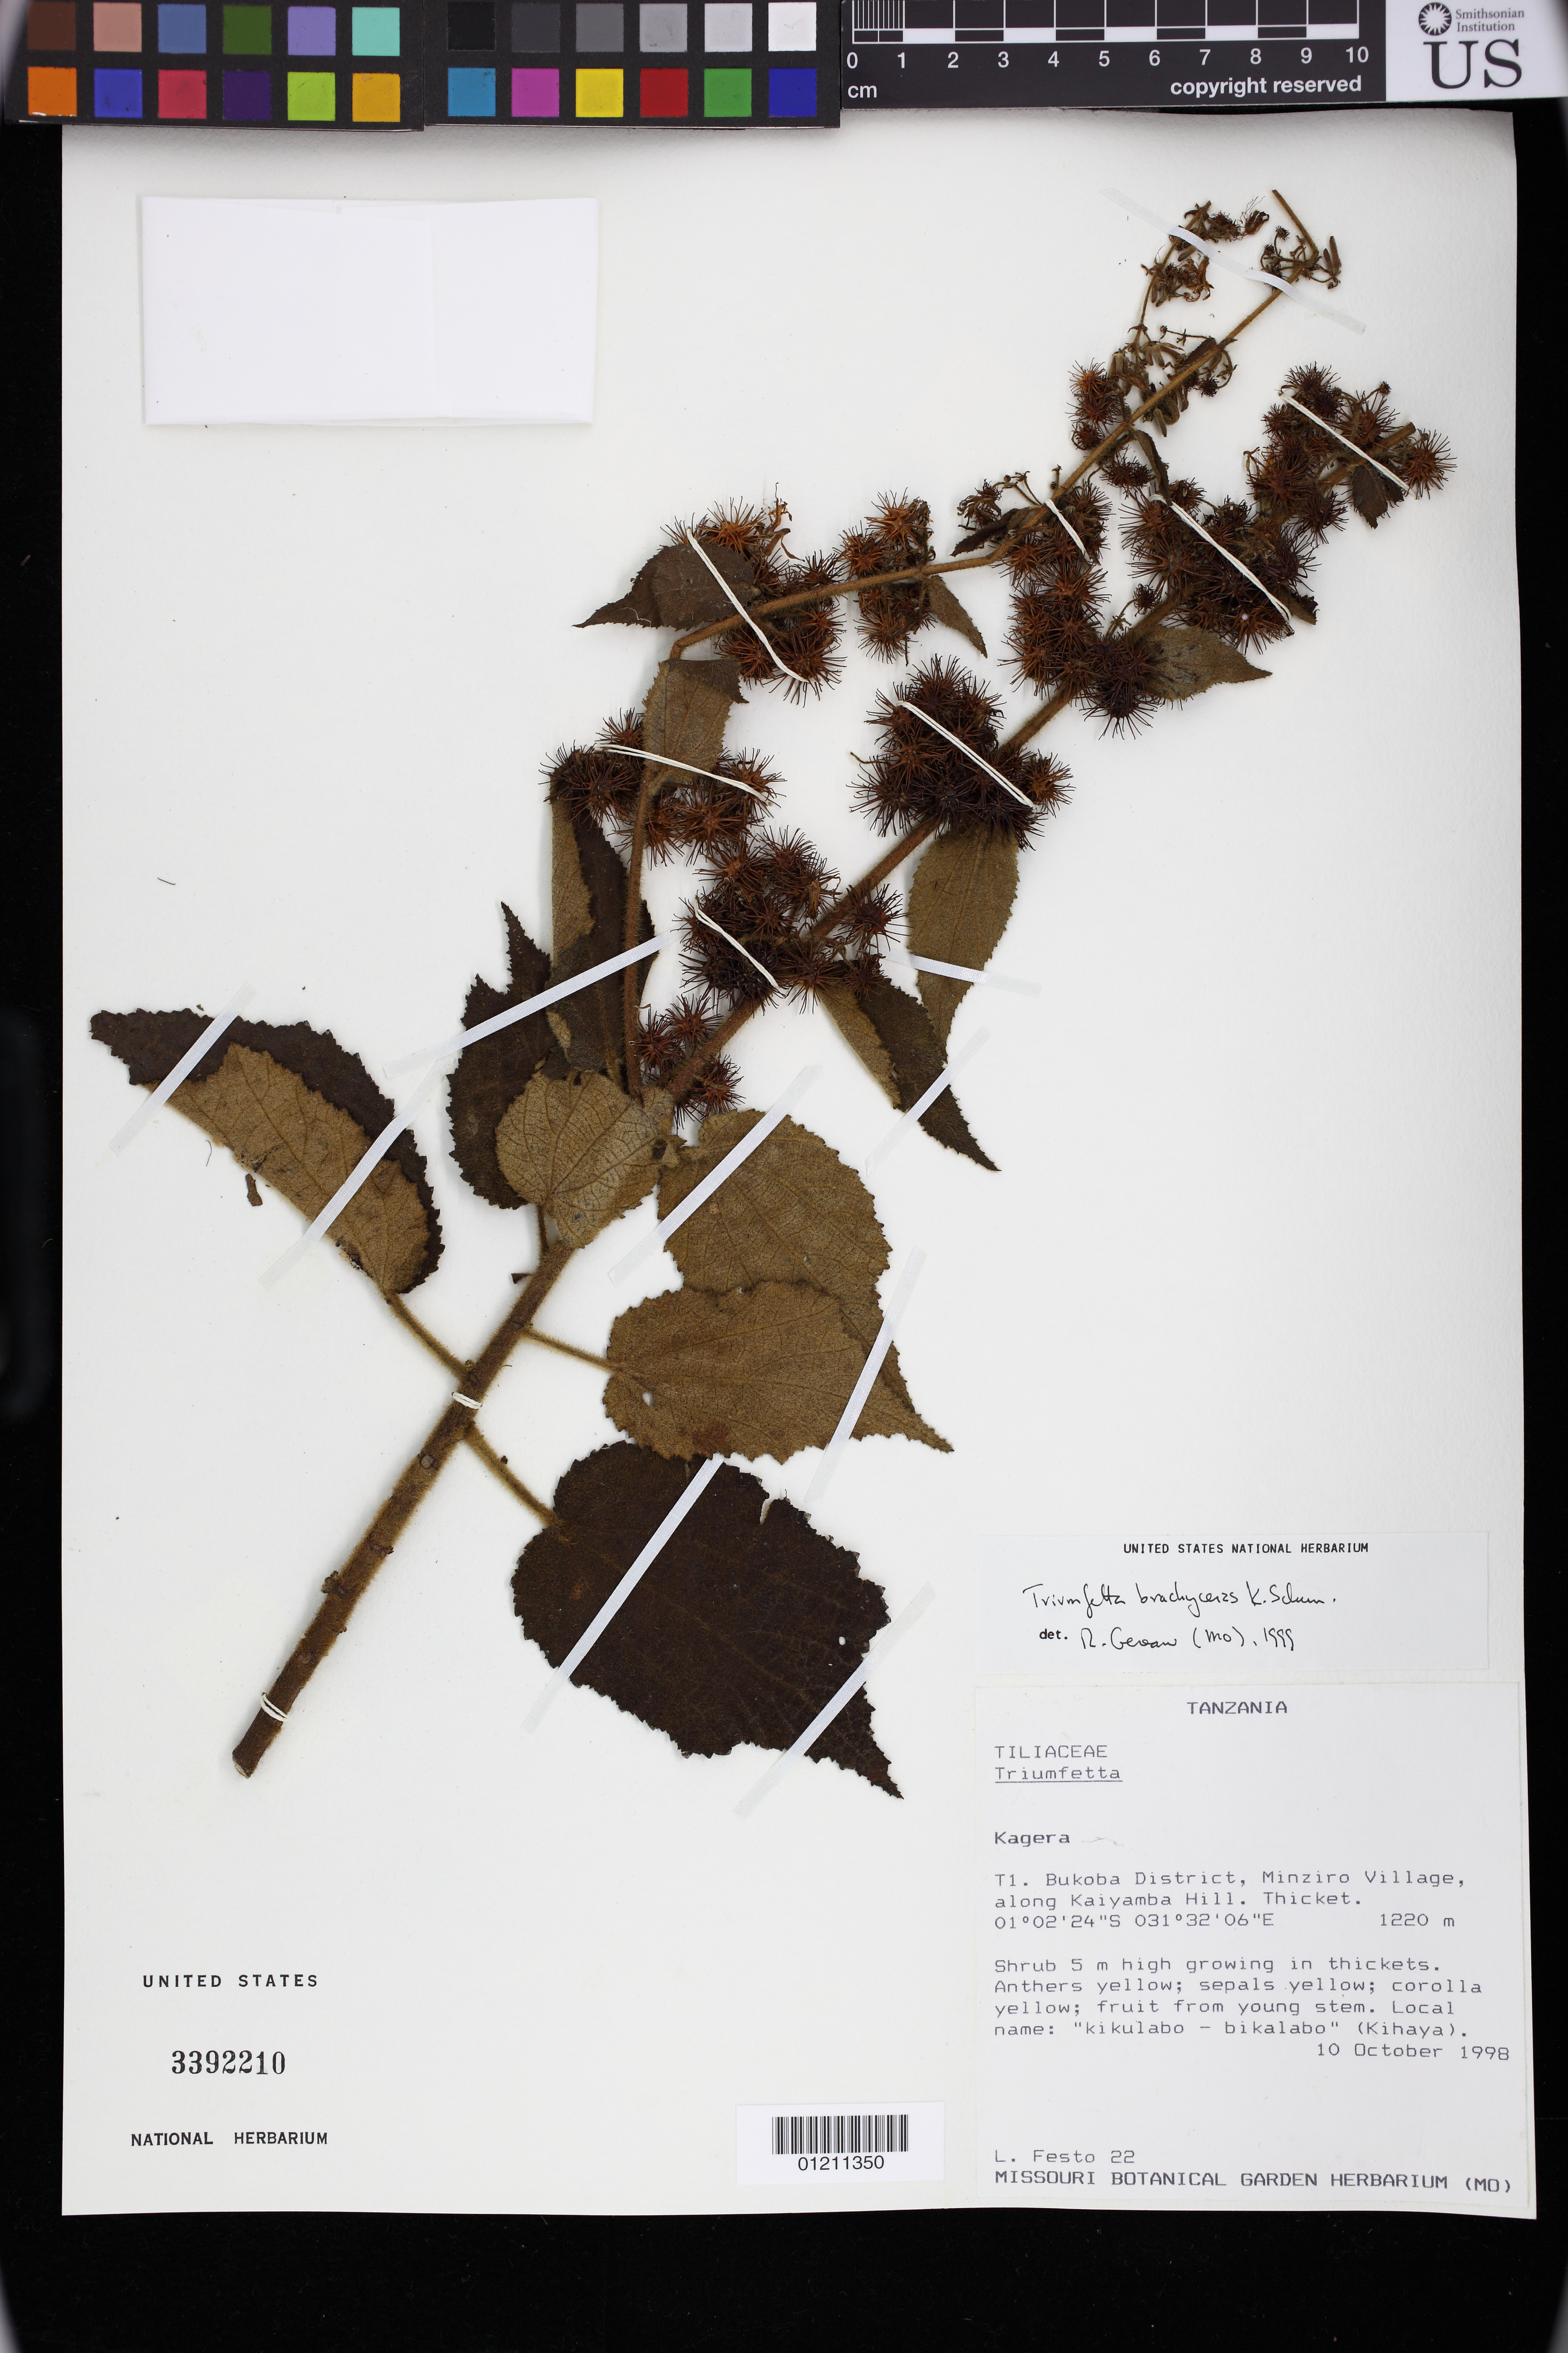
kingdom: Plantae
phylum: Tracheophyta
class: Magnoliopsida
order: Malvales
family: Malvaceae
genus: Triumfetta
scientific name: Triumfetta brachyceras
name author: K. Schum.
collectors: L. Festo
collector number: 22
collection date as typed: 10 Oct 1998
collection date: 1998-10-10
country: Tanzania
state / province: Kagera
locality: Kagera. T1. Bukoba District, Minziro Village, along Kaiyamba Hill.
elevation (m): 1220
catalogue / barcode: US 3392210